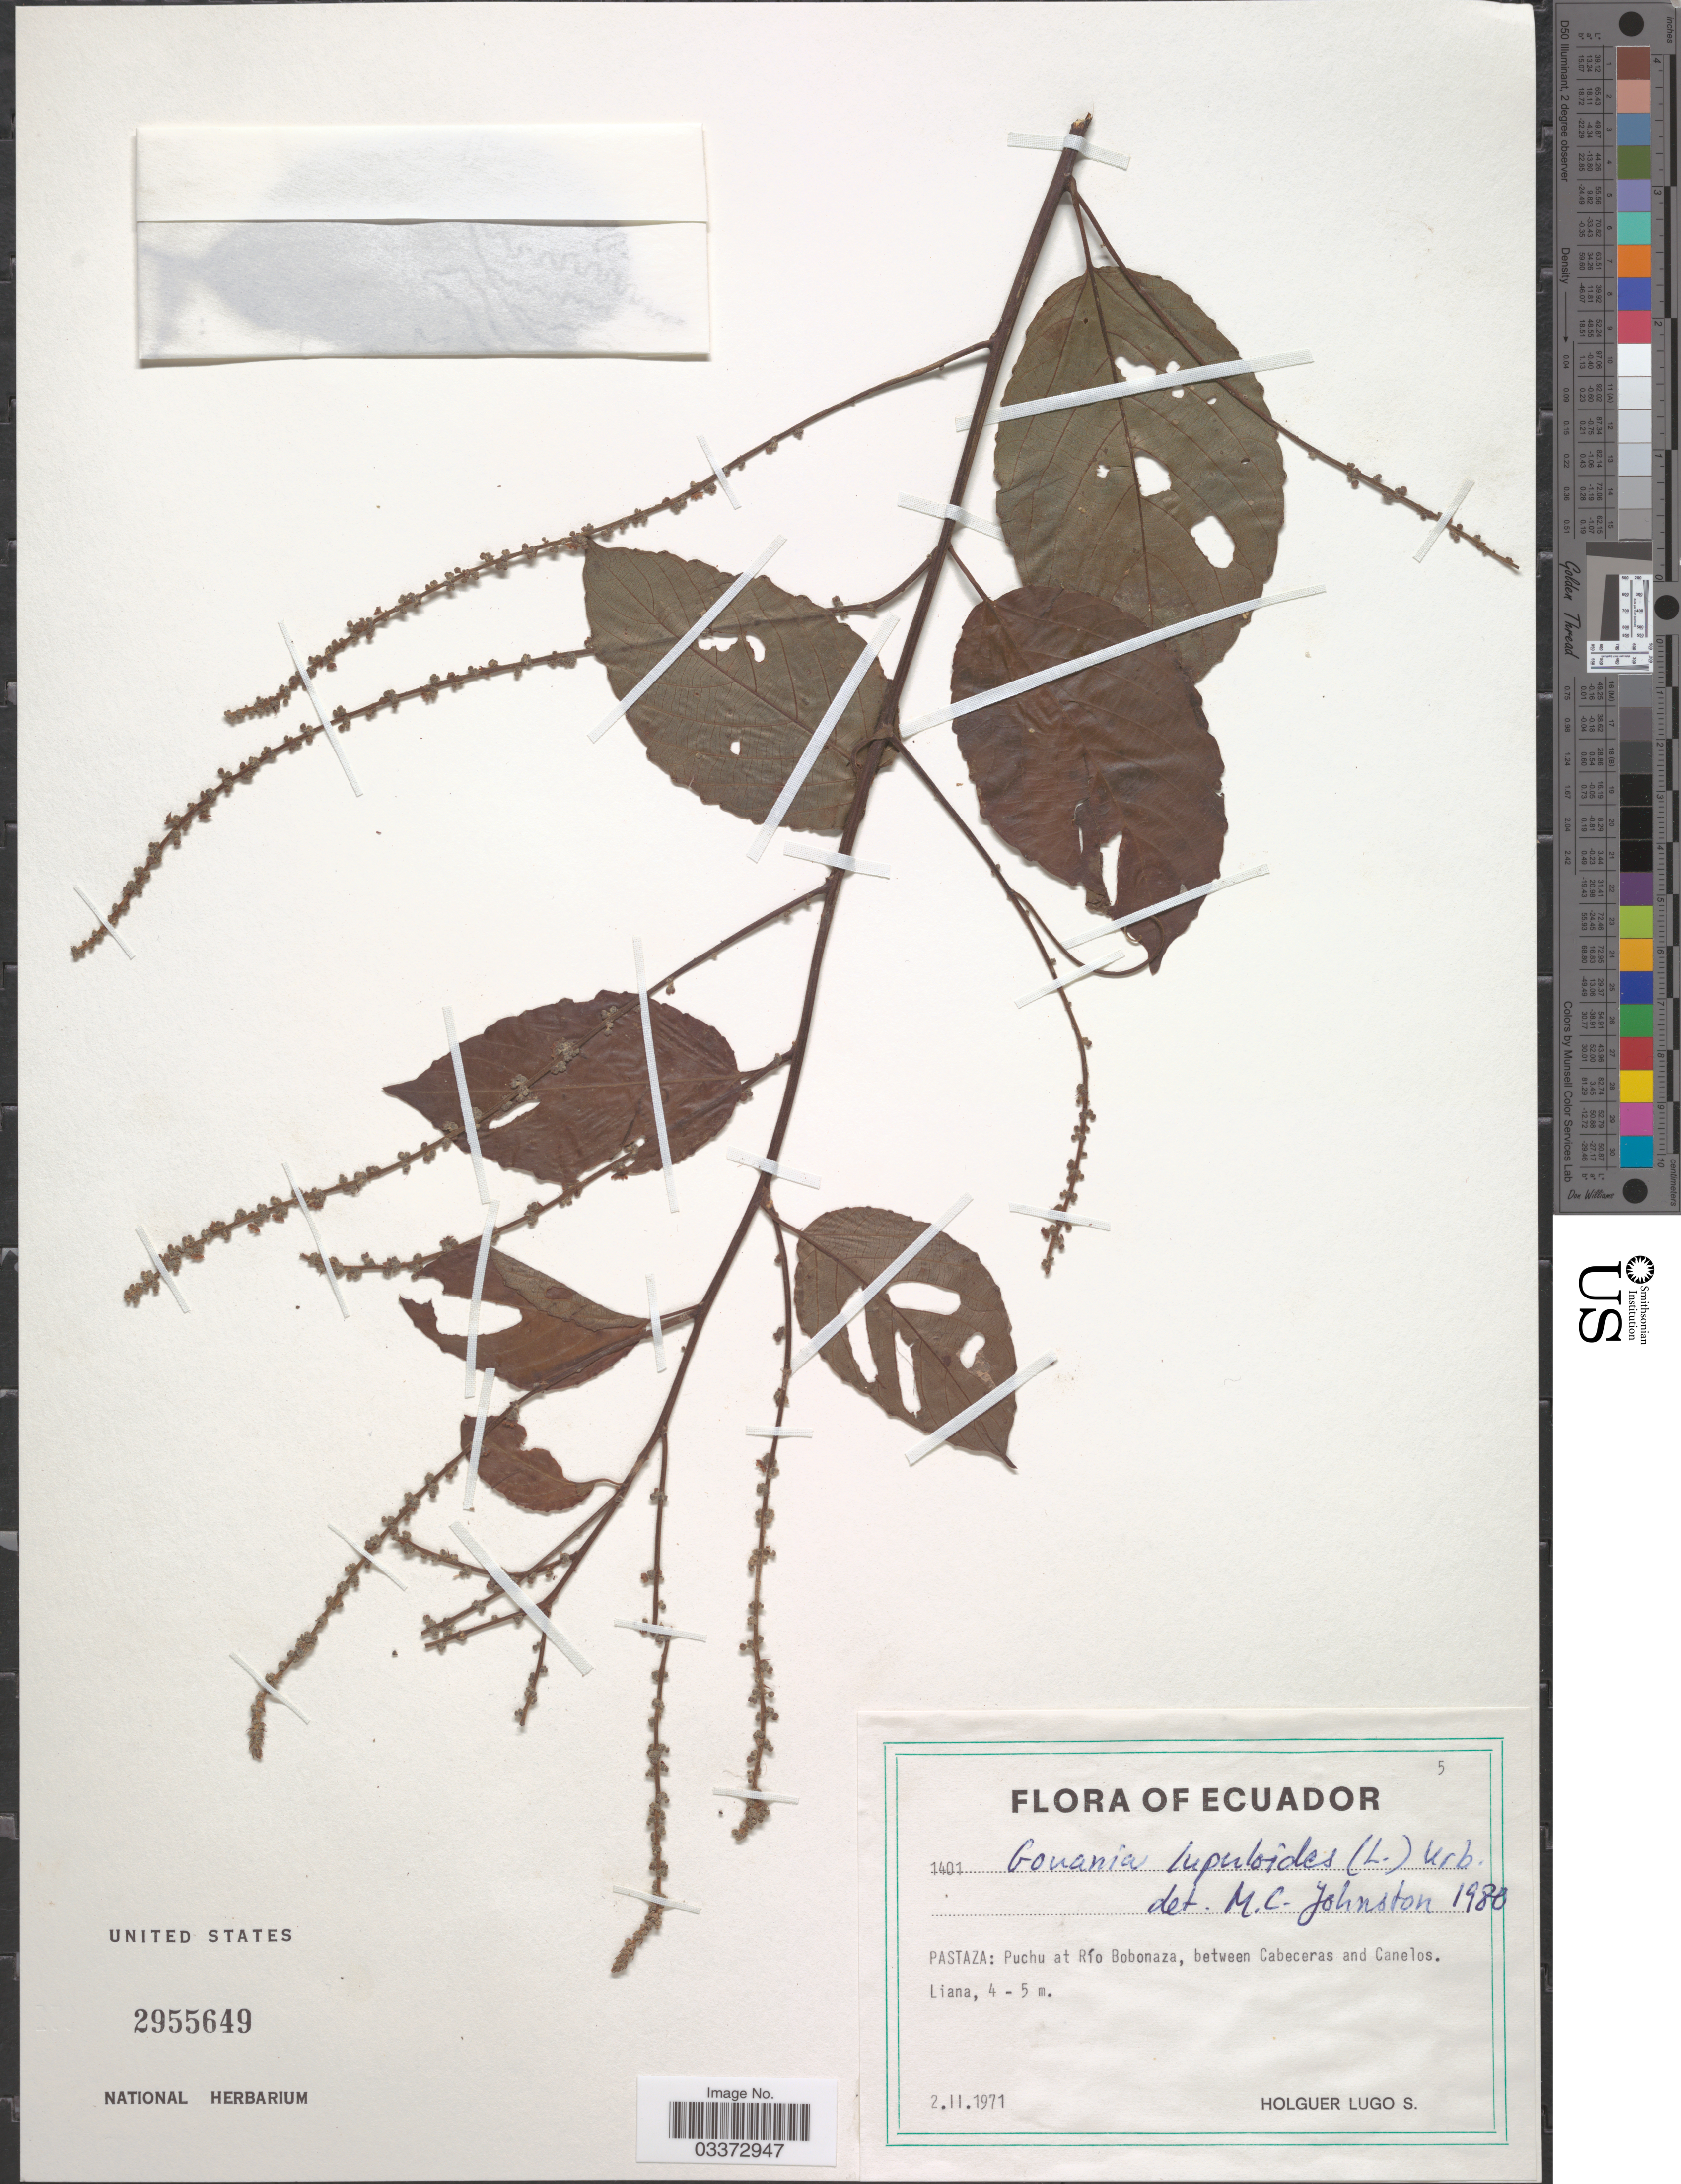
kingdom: Plantae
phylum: Tracheophyta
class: Magnoliopsida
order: Rosales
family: Rhamnaceae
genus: Gouania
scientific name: Gouania alnifolia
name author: Reissek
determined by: Figueira, Mauricio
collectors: H. Lugo S.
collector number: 1401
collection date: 1971-02-02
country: Ecuador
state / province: Pastaza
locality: Puchu at Río Bobonaza, between Cabeceras and Canelos.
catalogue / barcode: US 2955649